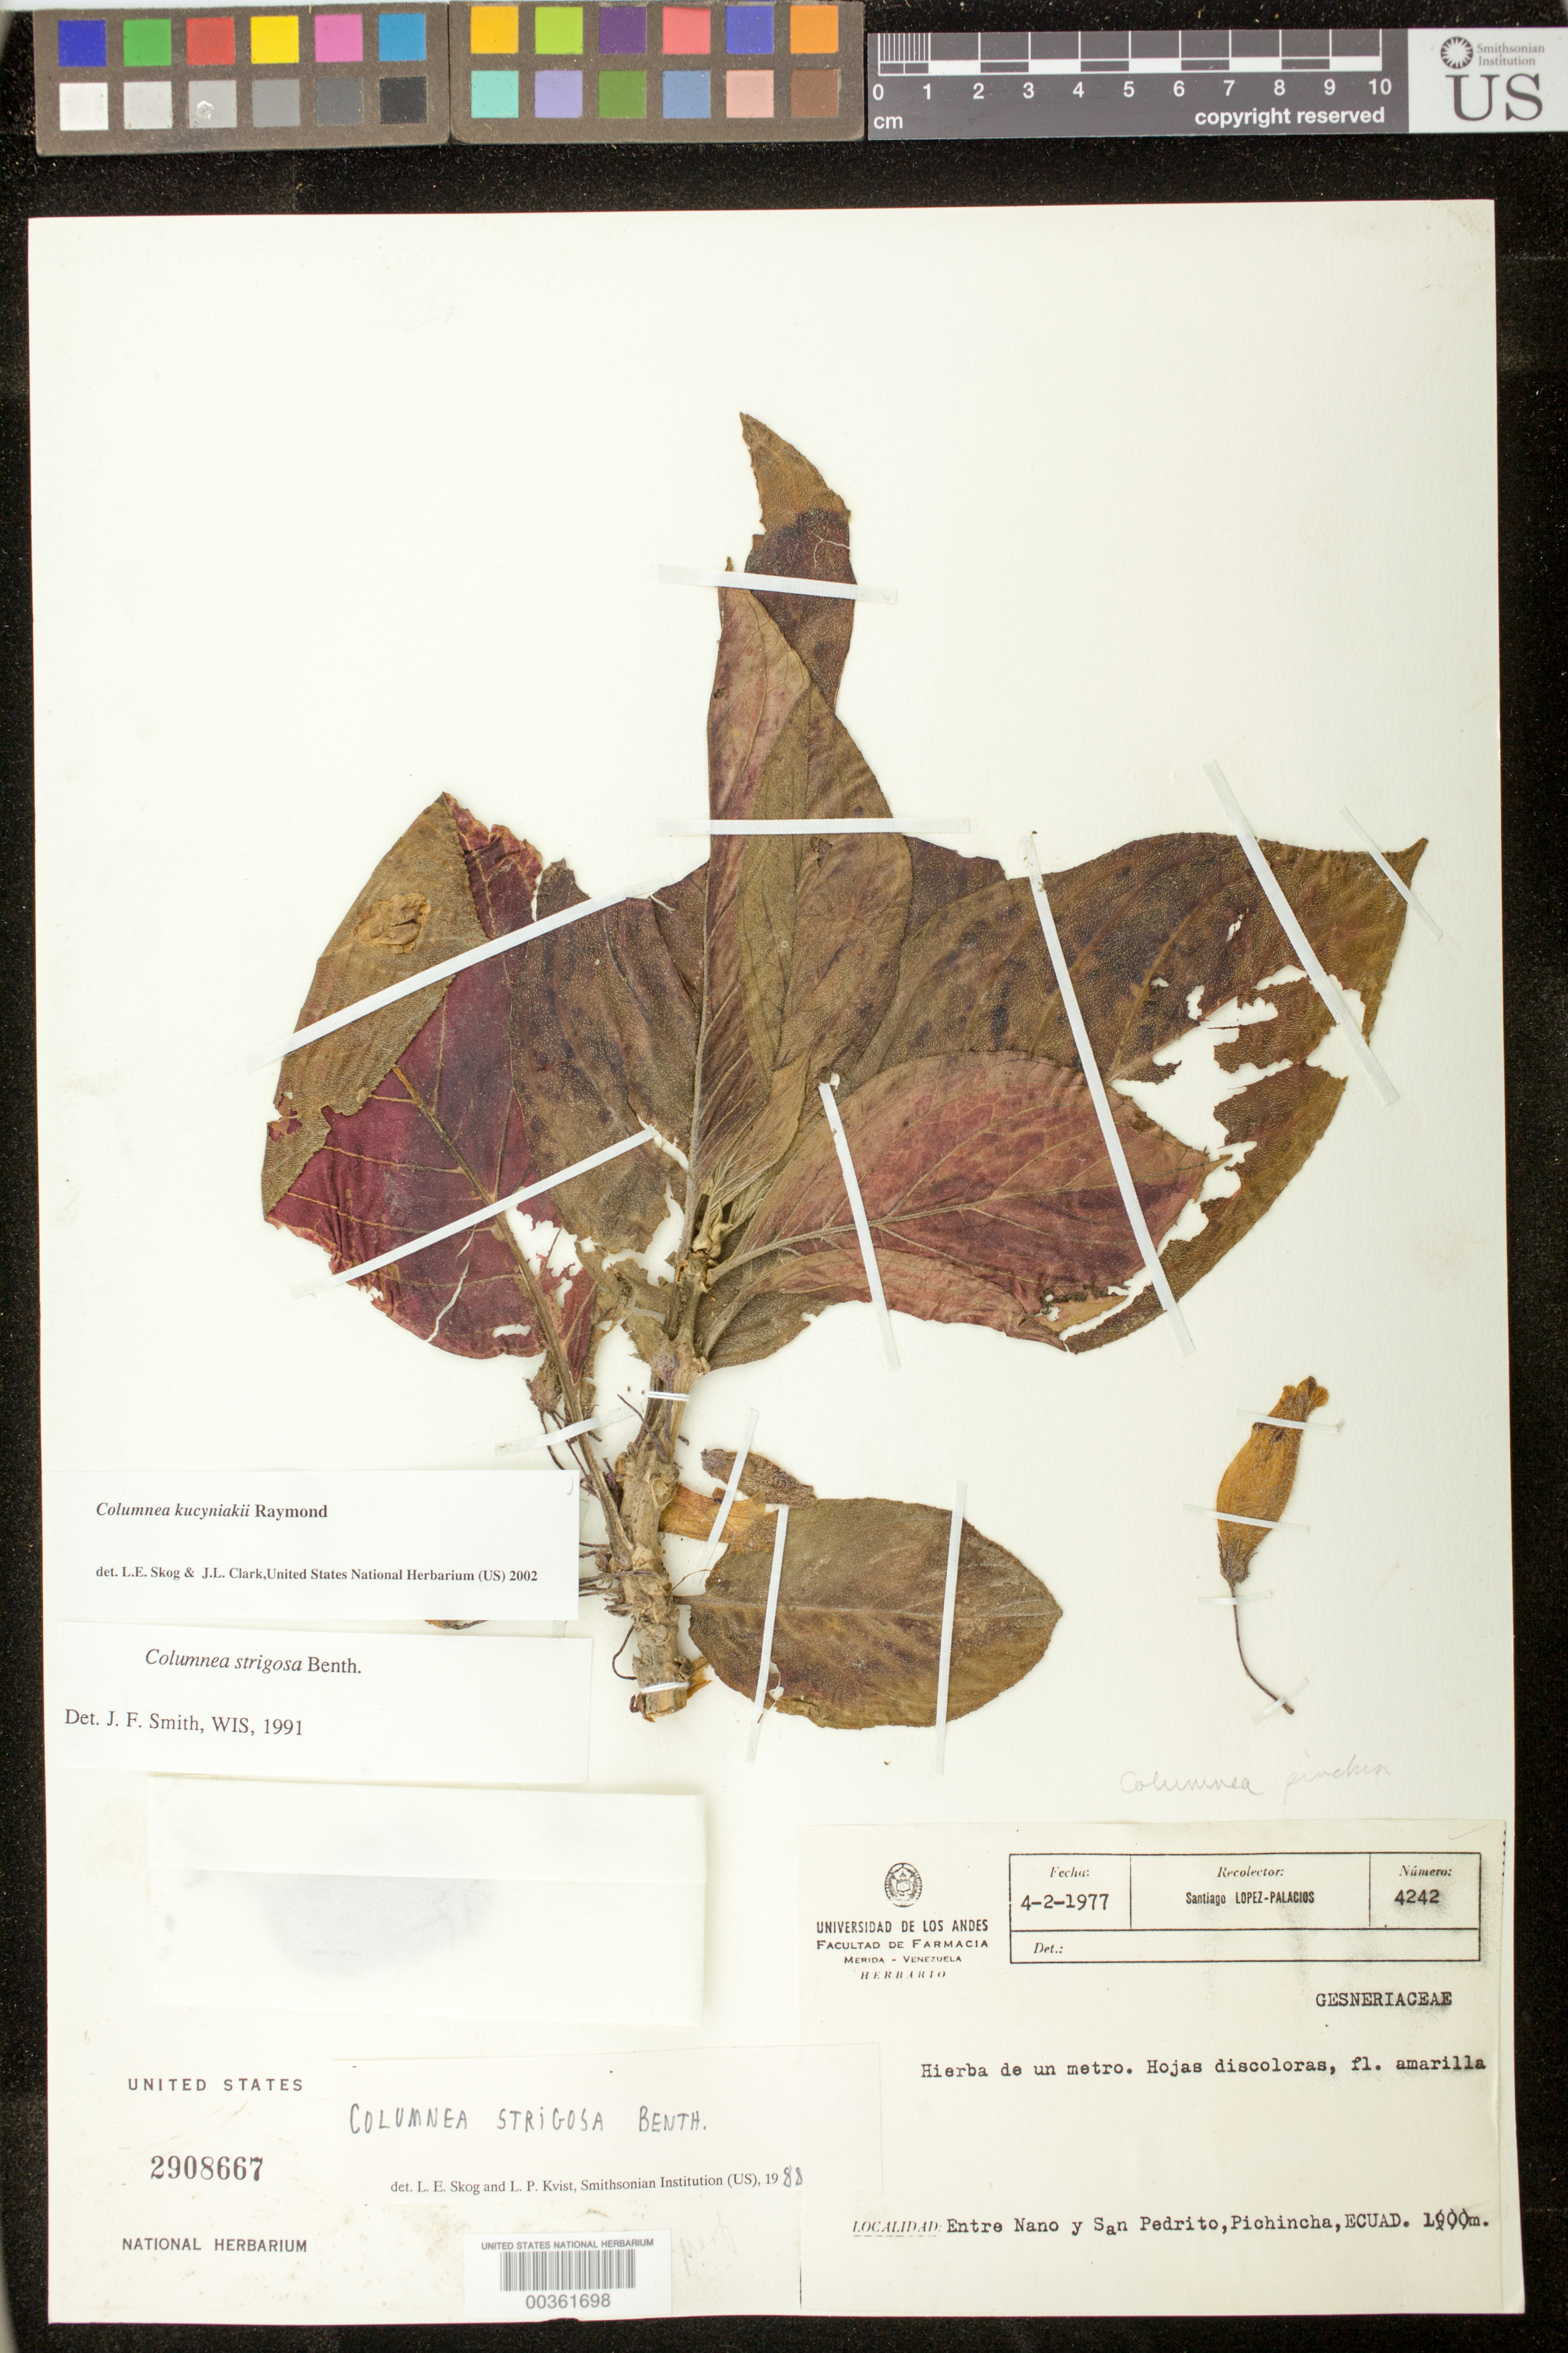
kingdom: Plantae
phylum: Tracheophyta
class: Magnoliopsida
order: Lamiales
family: Gesneriaceae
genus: Columnea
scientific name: Columnea kucyniakii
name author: Raymond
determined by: Clark, J. L.; Skog, Laurence E.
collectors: S. Lopez-P.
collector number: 4242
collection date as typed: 04 Feb 1977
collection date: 1977-02-04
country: Ecuador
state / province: Pichincha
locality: Entre Nano y San Pedrito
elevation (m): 1900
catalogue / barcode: US 2908667